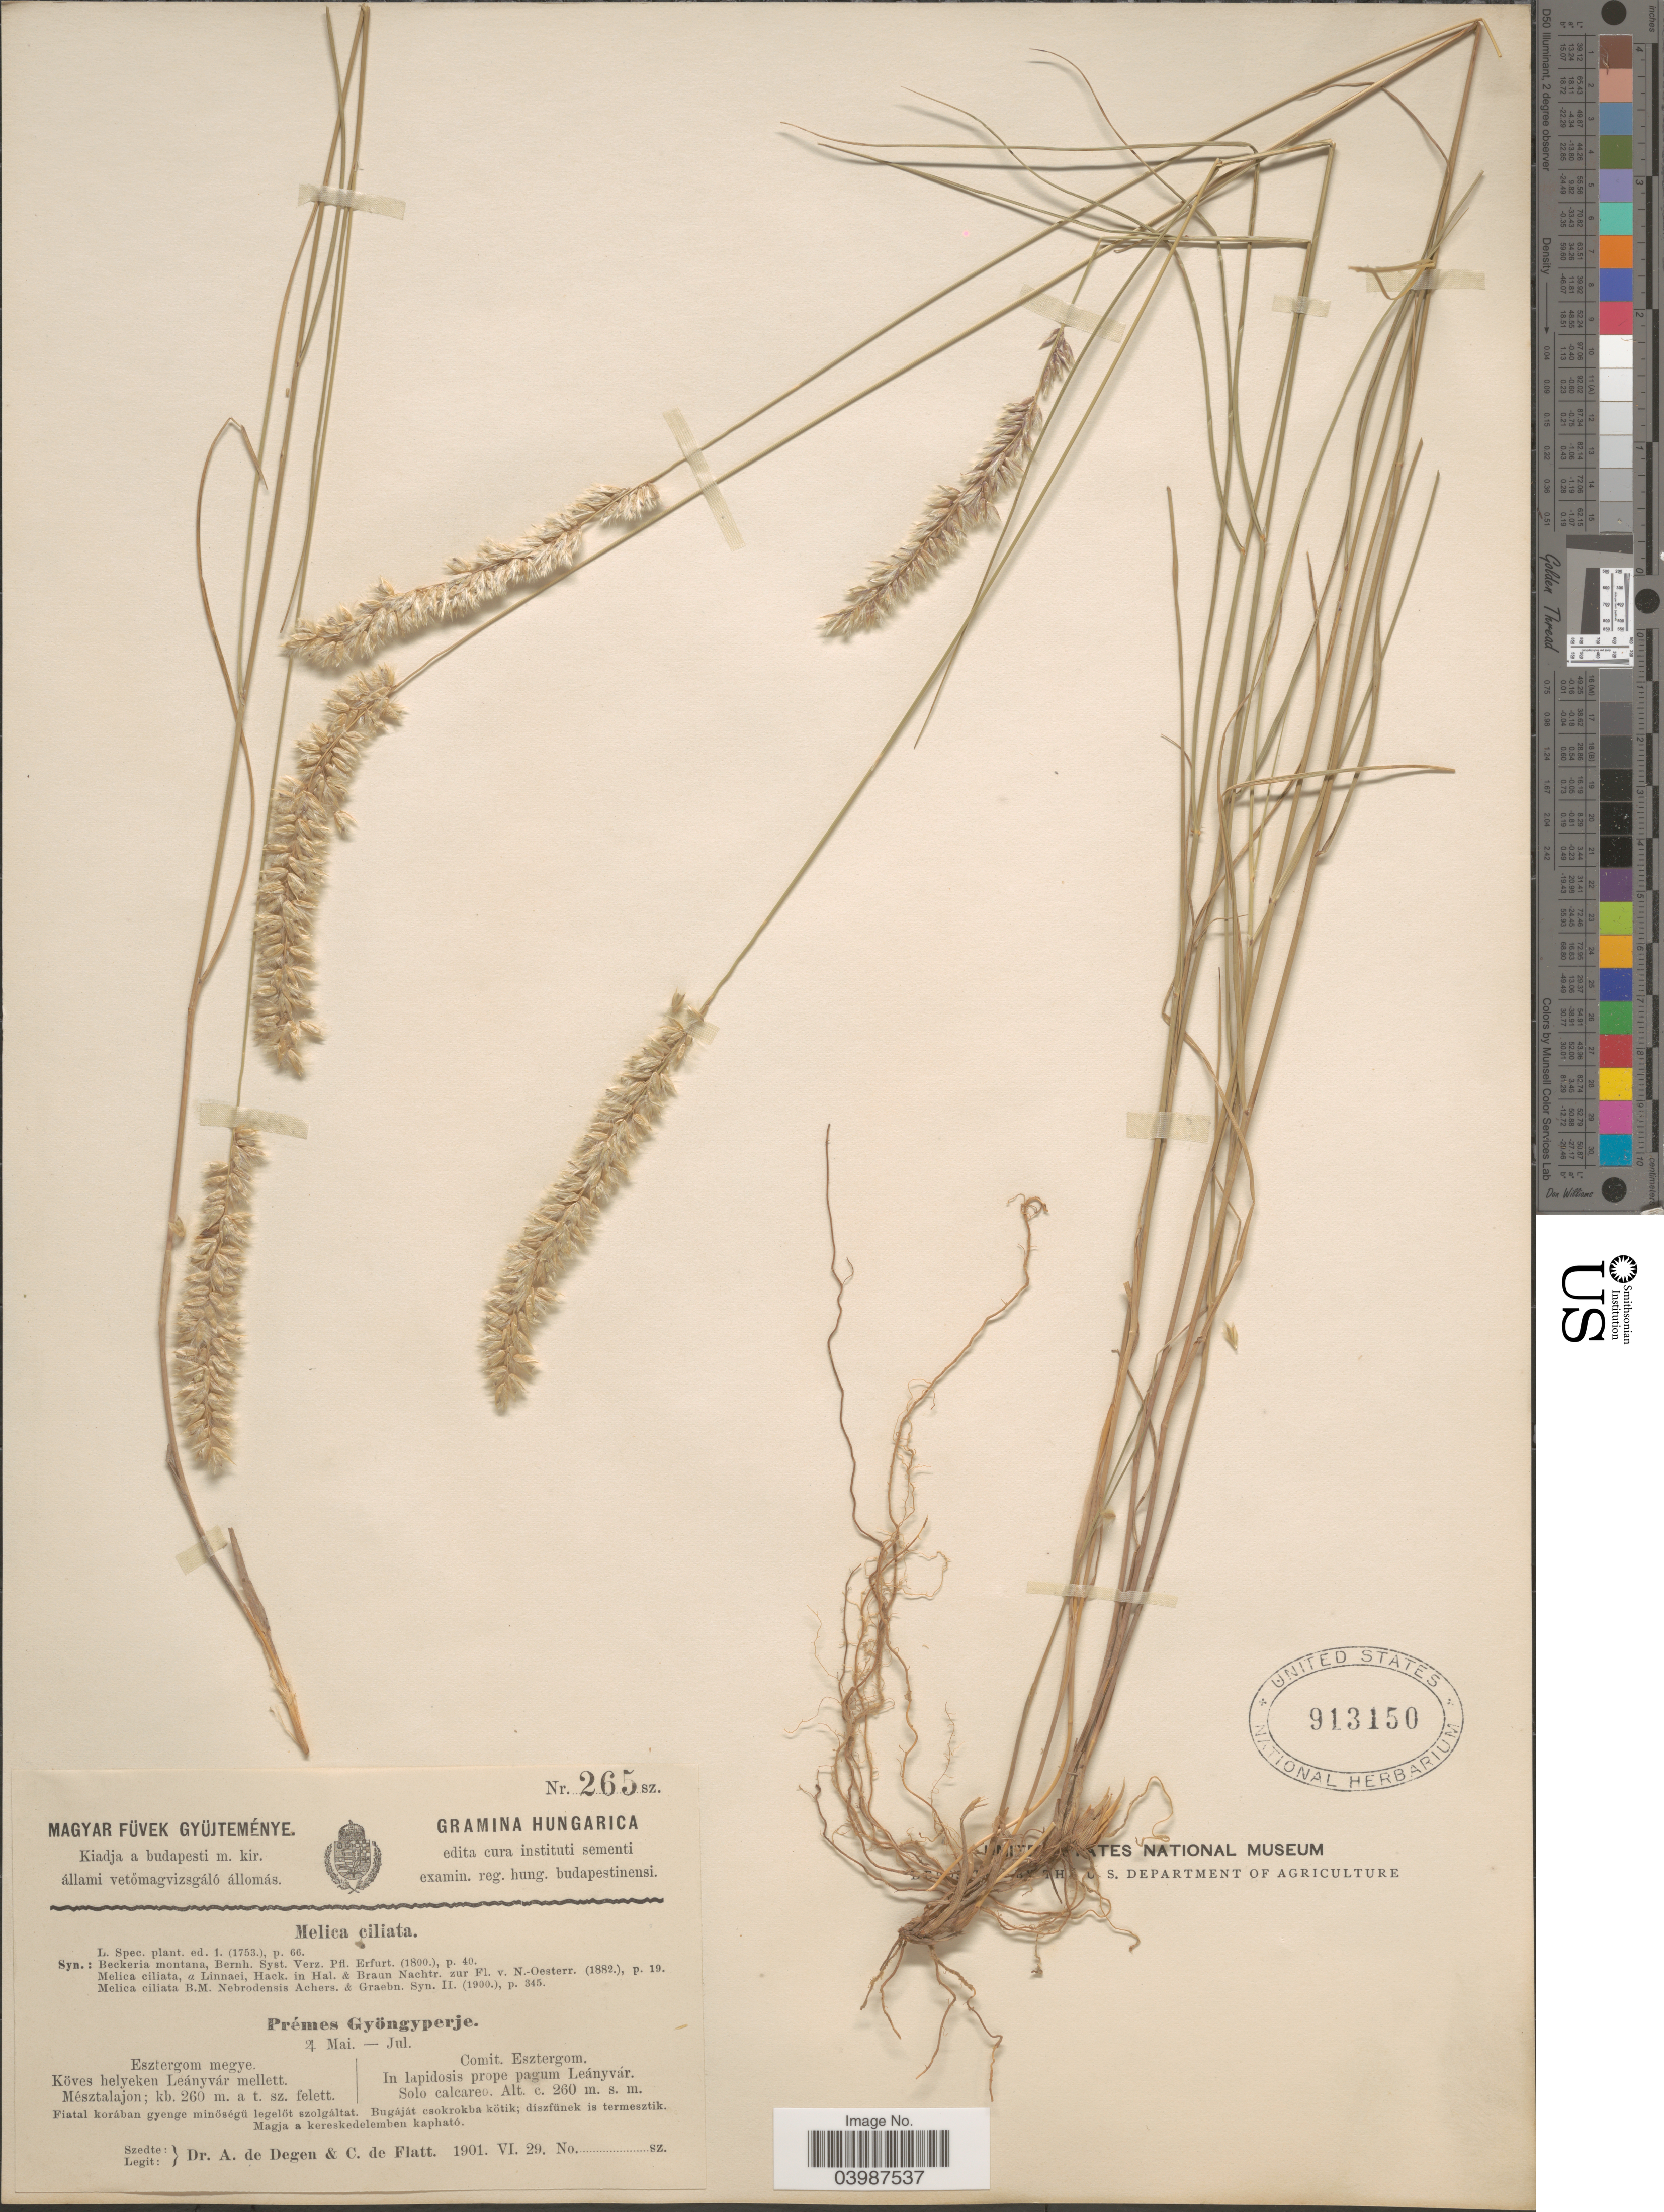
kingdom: Plantae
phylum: Tracheophyta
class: Liliopsida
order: Poales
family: Poaceae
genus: Melica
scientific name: Melica ciliata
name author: L.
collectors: A. Degen & C. de Flatt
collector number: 265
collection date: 1901-06-29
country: Hungary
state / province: Komárom-Esztergom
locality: Comit. Esztergom. In lapidosis prope pagum Leányvár. Solo calcareo.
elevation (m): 260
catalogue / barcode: US 913150